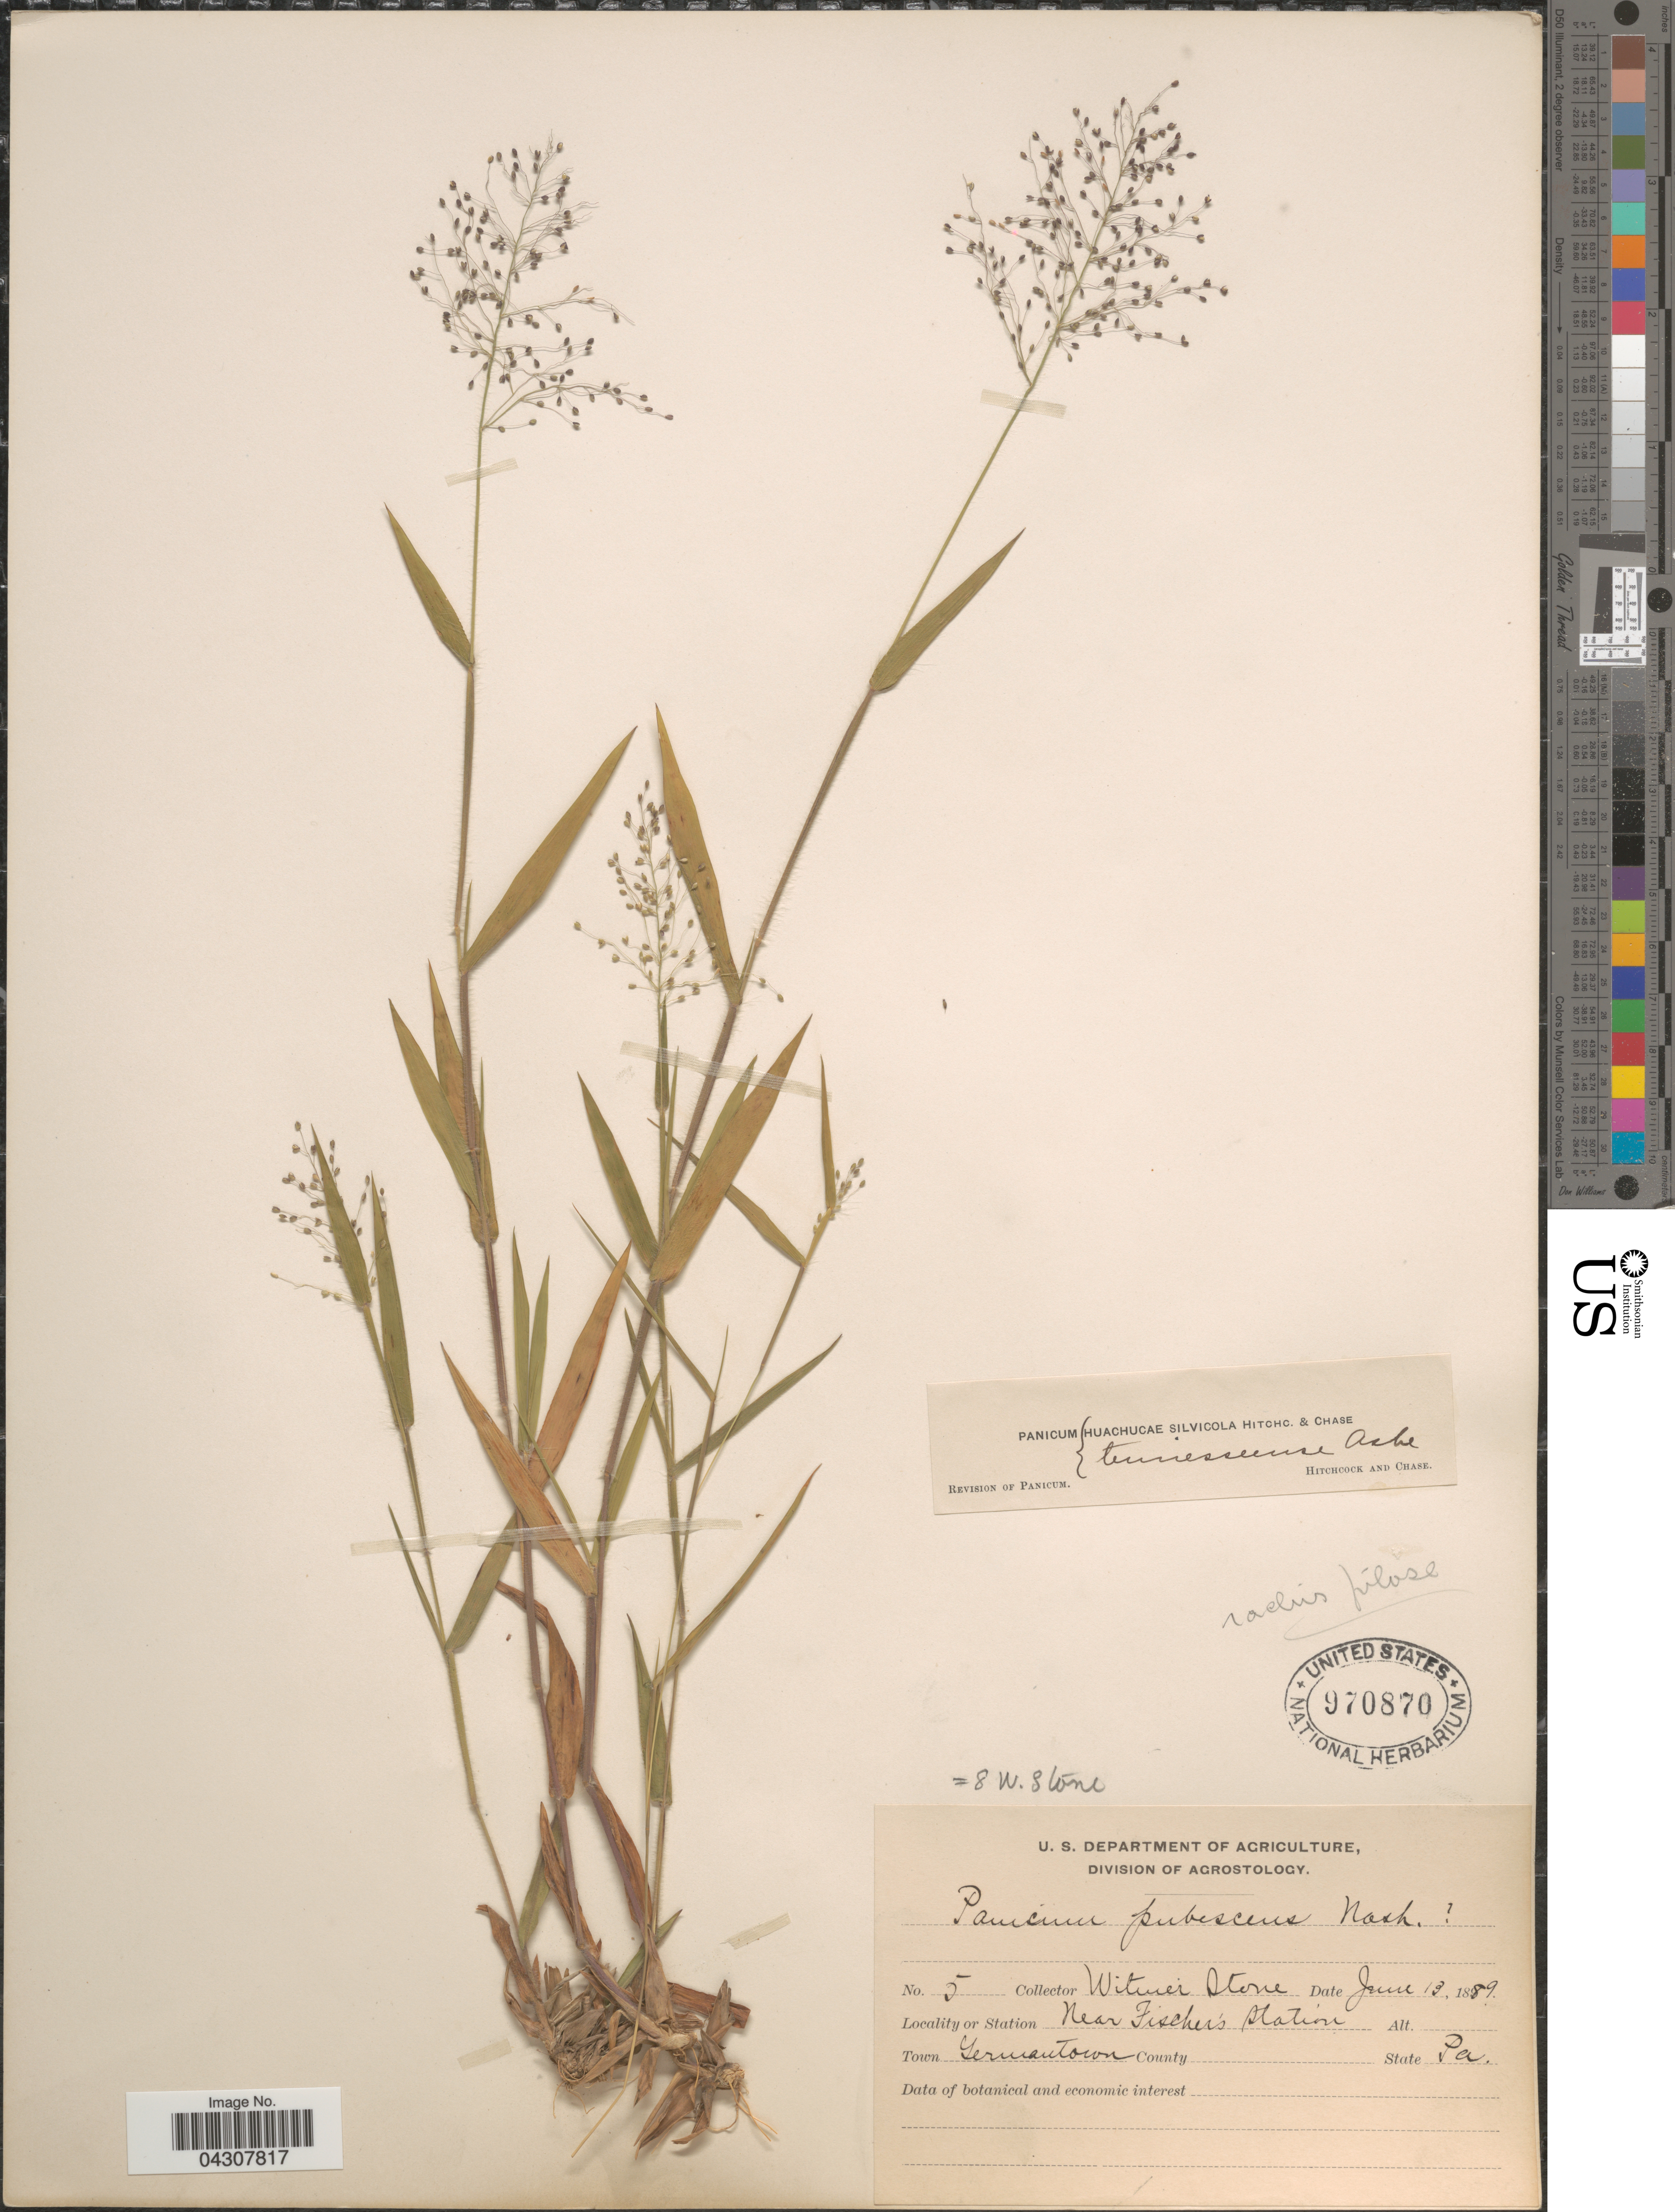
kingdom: Plantae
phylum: Tracheophyta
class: Liliopsida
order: Poales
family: Poaceae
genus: Dichanthelium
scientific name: Dichanthelium acuminatum var. acuminatum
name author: (Sw.) Gould & C.A. Clark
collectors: W. Stone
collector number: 5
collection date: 1889-06-13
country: United States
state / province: Pennsylvania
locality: Near Fischer's Station. Town Germantown.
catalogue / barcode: US 970870